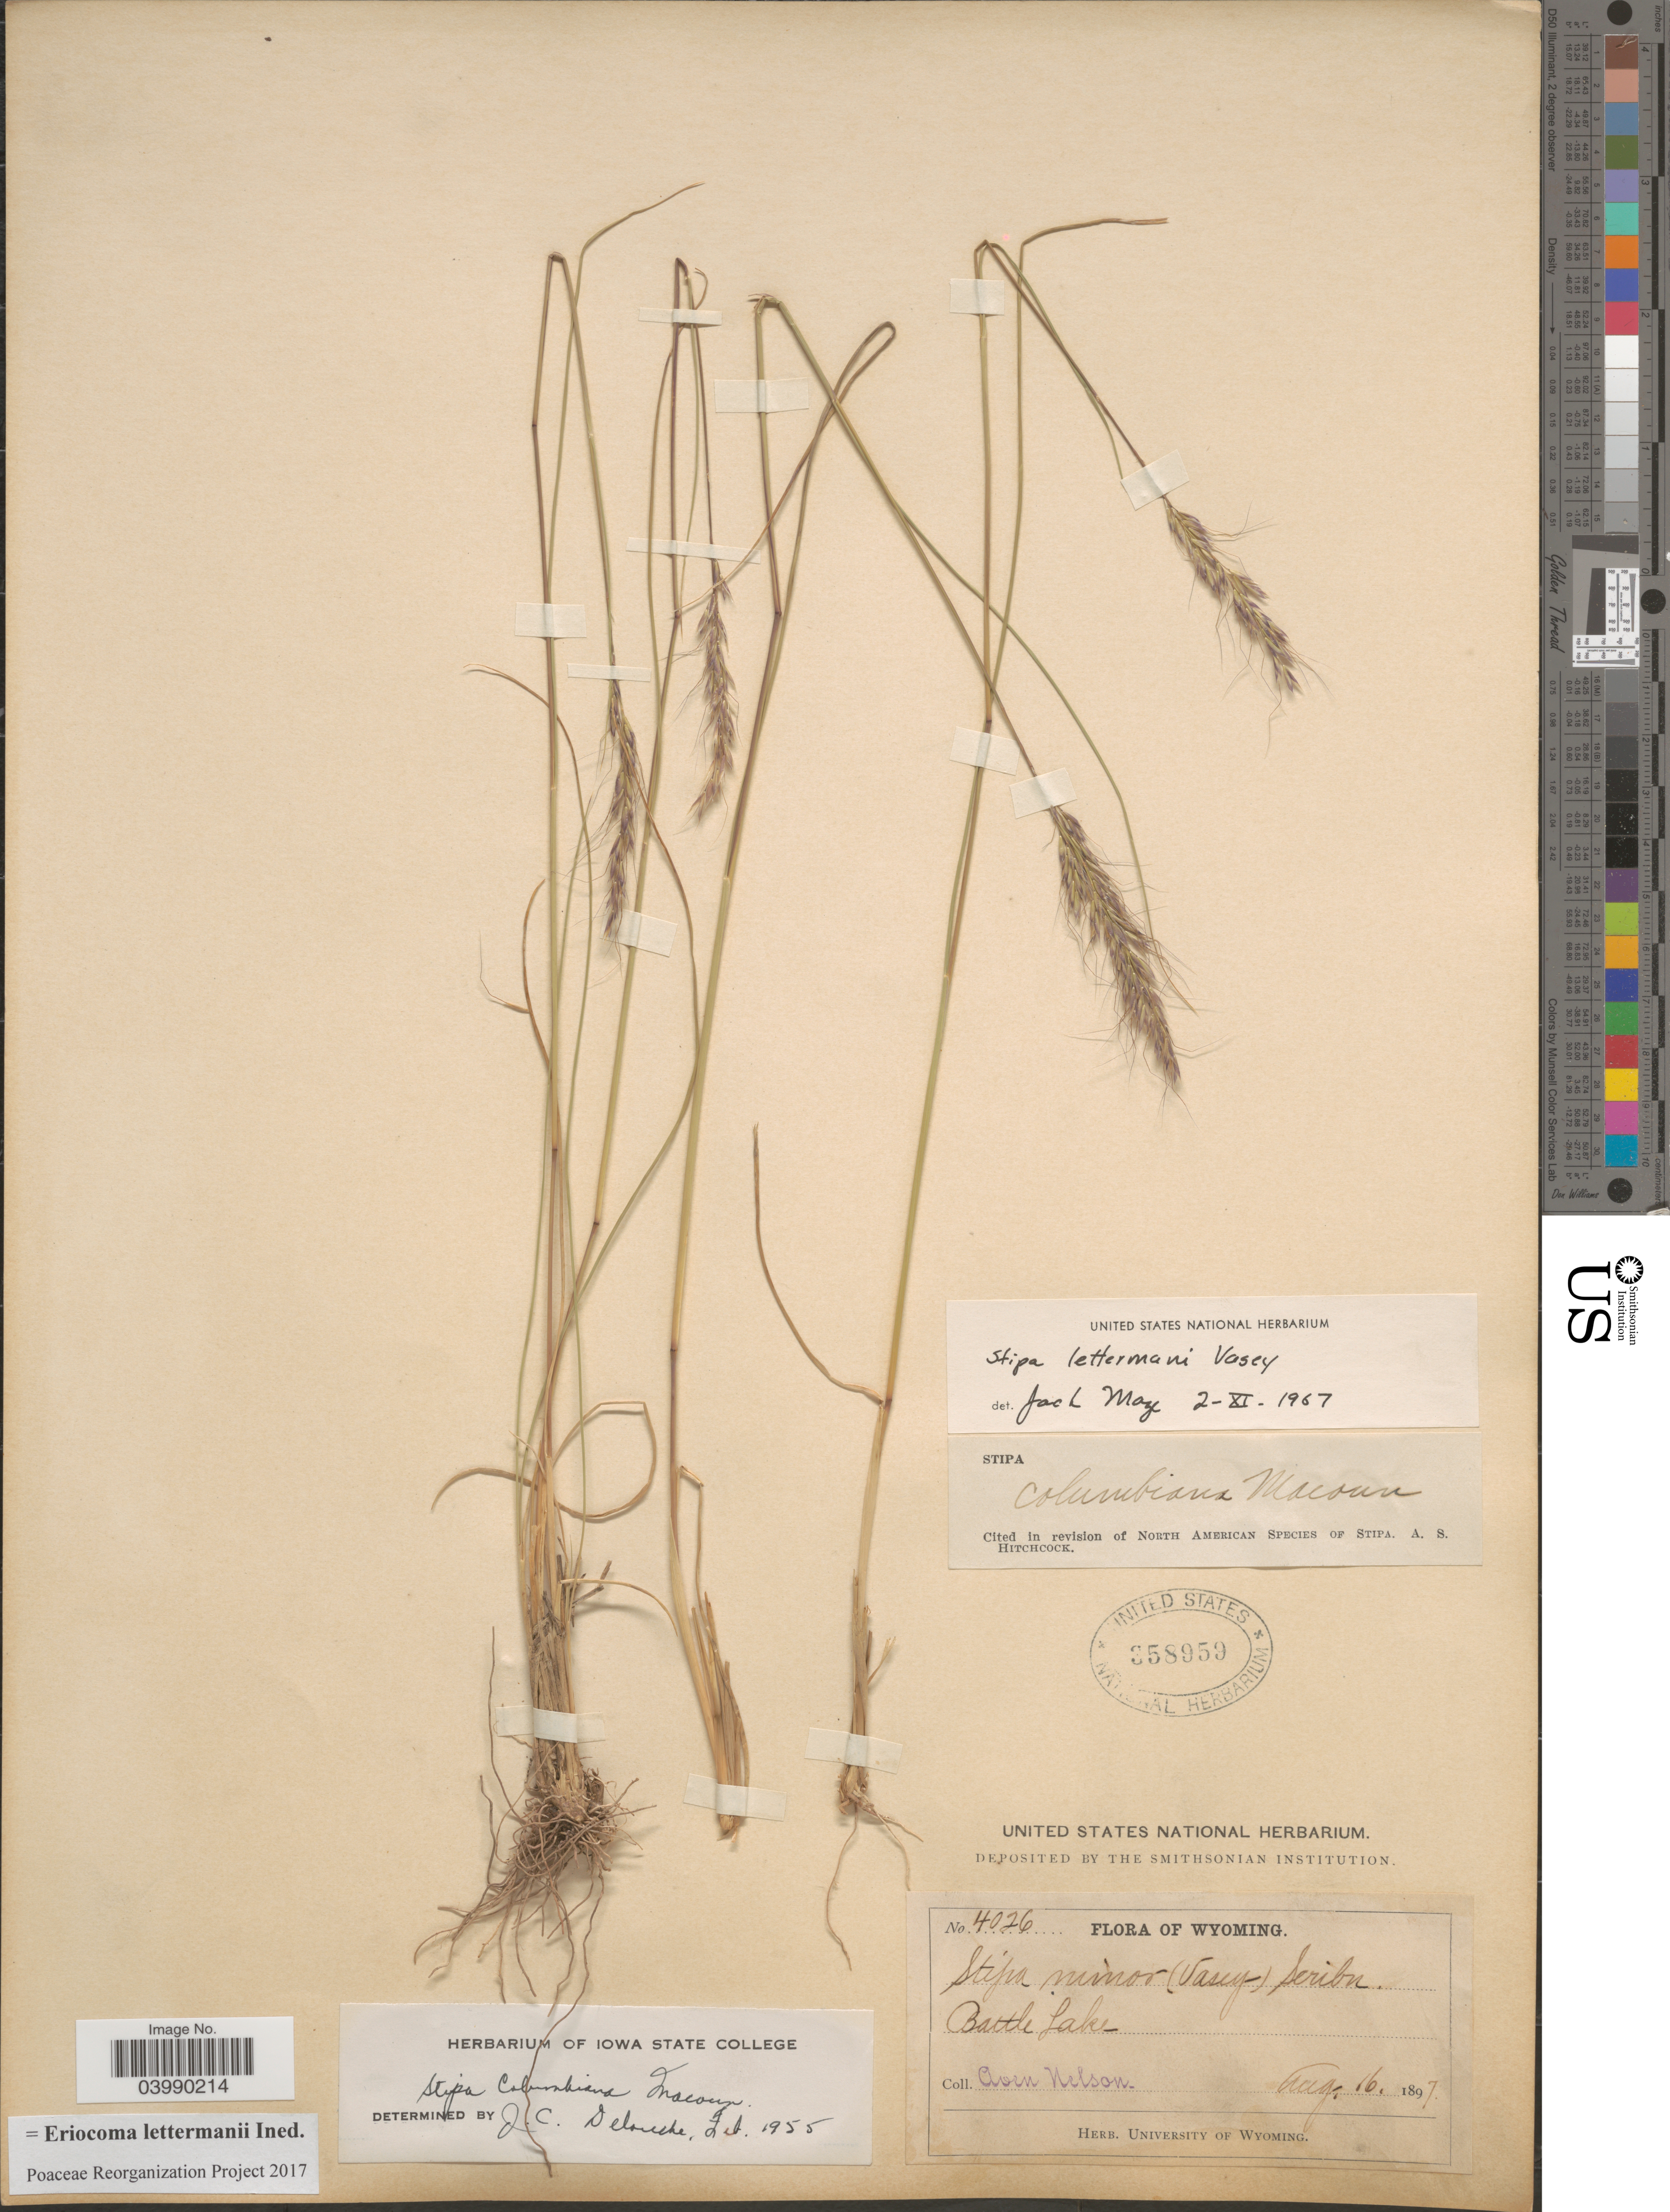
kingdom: Plantae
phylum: Tracheophyta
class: Liliopsida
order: Poales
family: Poaceae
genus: Eriocoma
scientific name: Eriocoma lettermanii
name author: (Vasey) Romasch.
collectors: A. Nelson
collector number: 4026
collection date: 1897-08-16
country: United States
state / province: Wyoming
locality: Battle Lake.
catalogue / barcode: US 358959